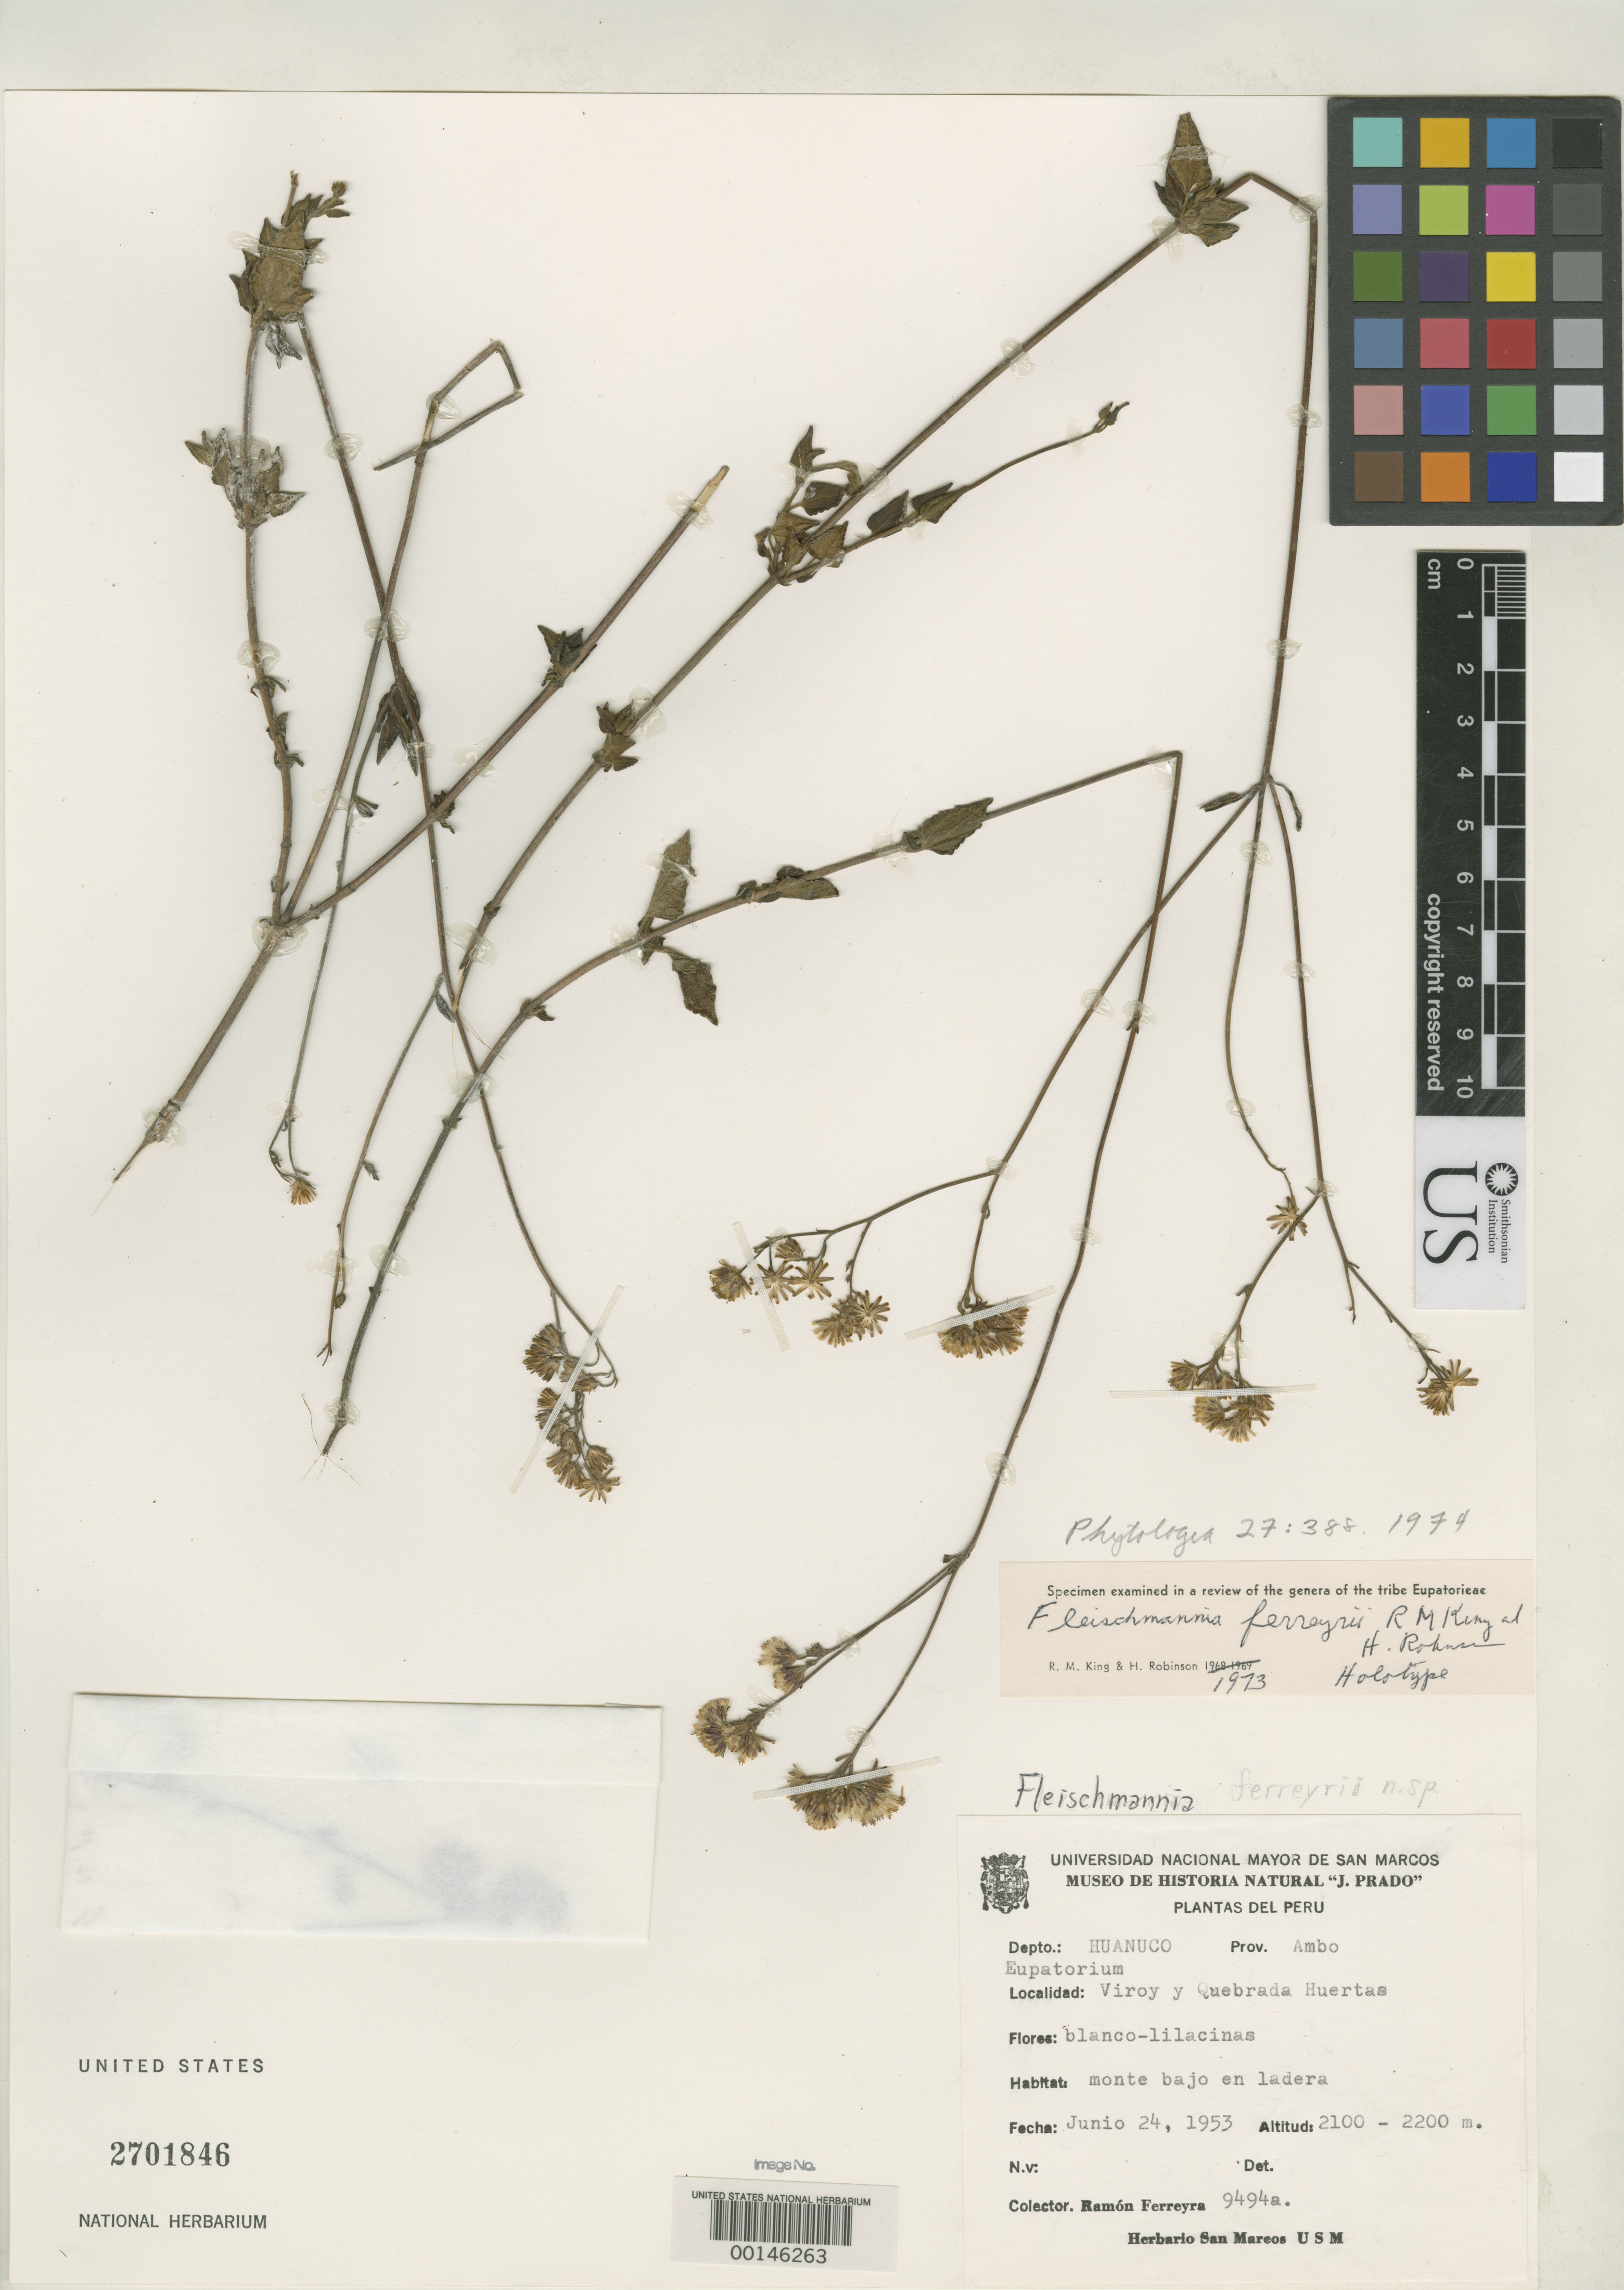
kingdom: Plantae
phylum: Tracheophyta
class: Magnoliopsida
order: Asterales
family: Asteraceae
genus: Fleischmannia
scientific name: Fleischmannia ferreyrii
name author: R.M. King & H. Rob.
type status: Holotype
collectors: R. A. Ferreyra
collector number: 9494 a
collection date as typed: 24 Jun 1953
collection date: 1953-06-24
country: Peru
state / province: Huánuco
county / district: Ambo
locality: Viroy and Huertas ravine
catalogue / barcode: US 2701846